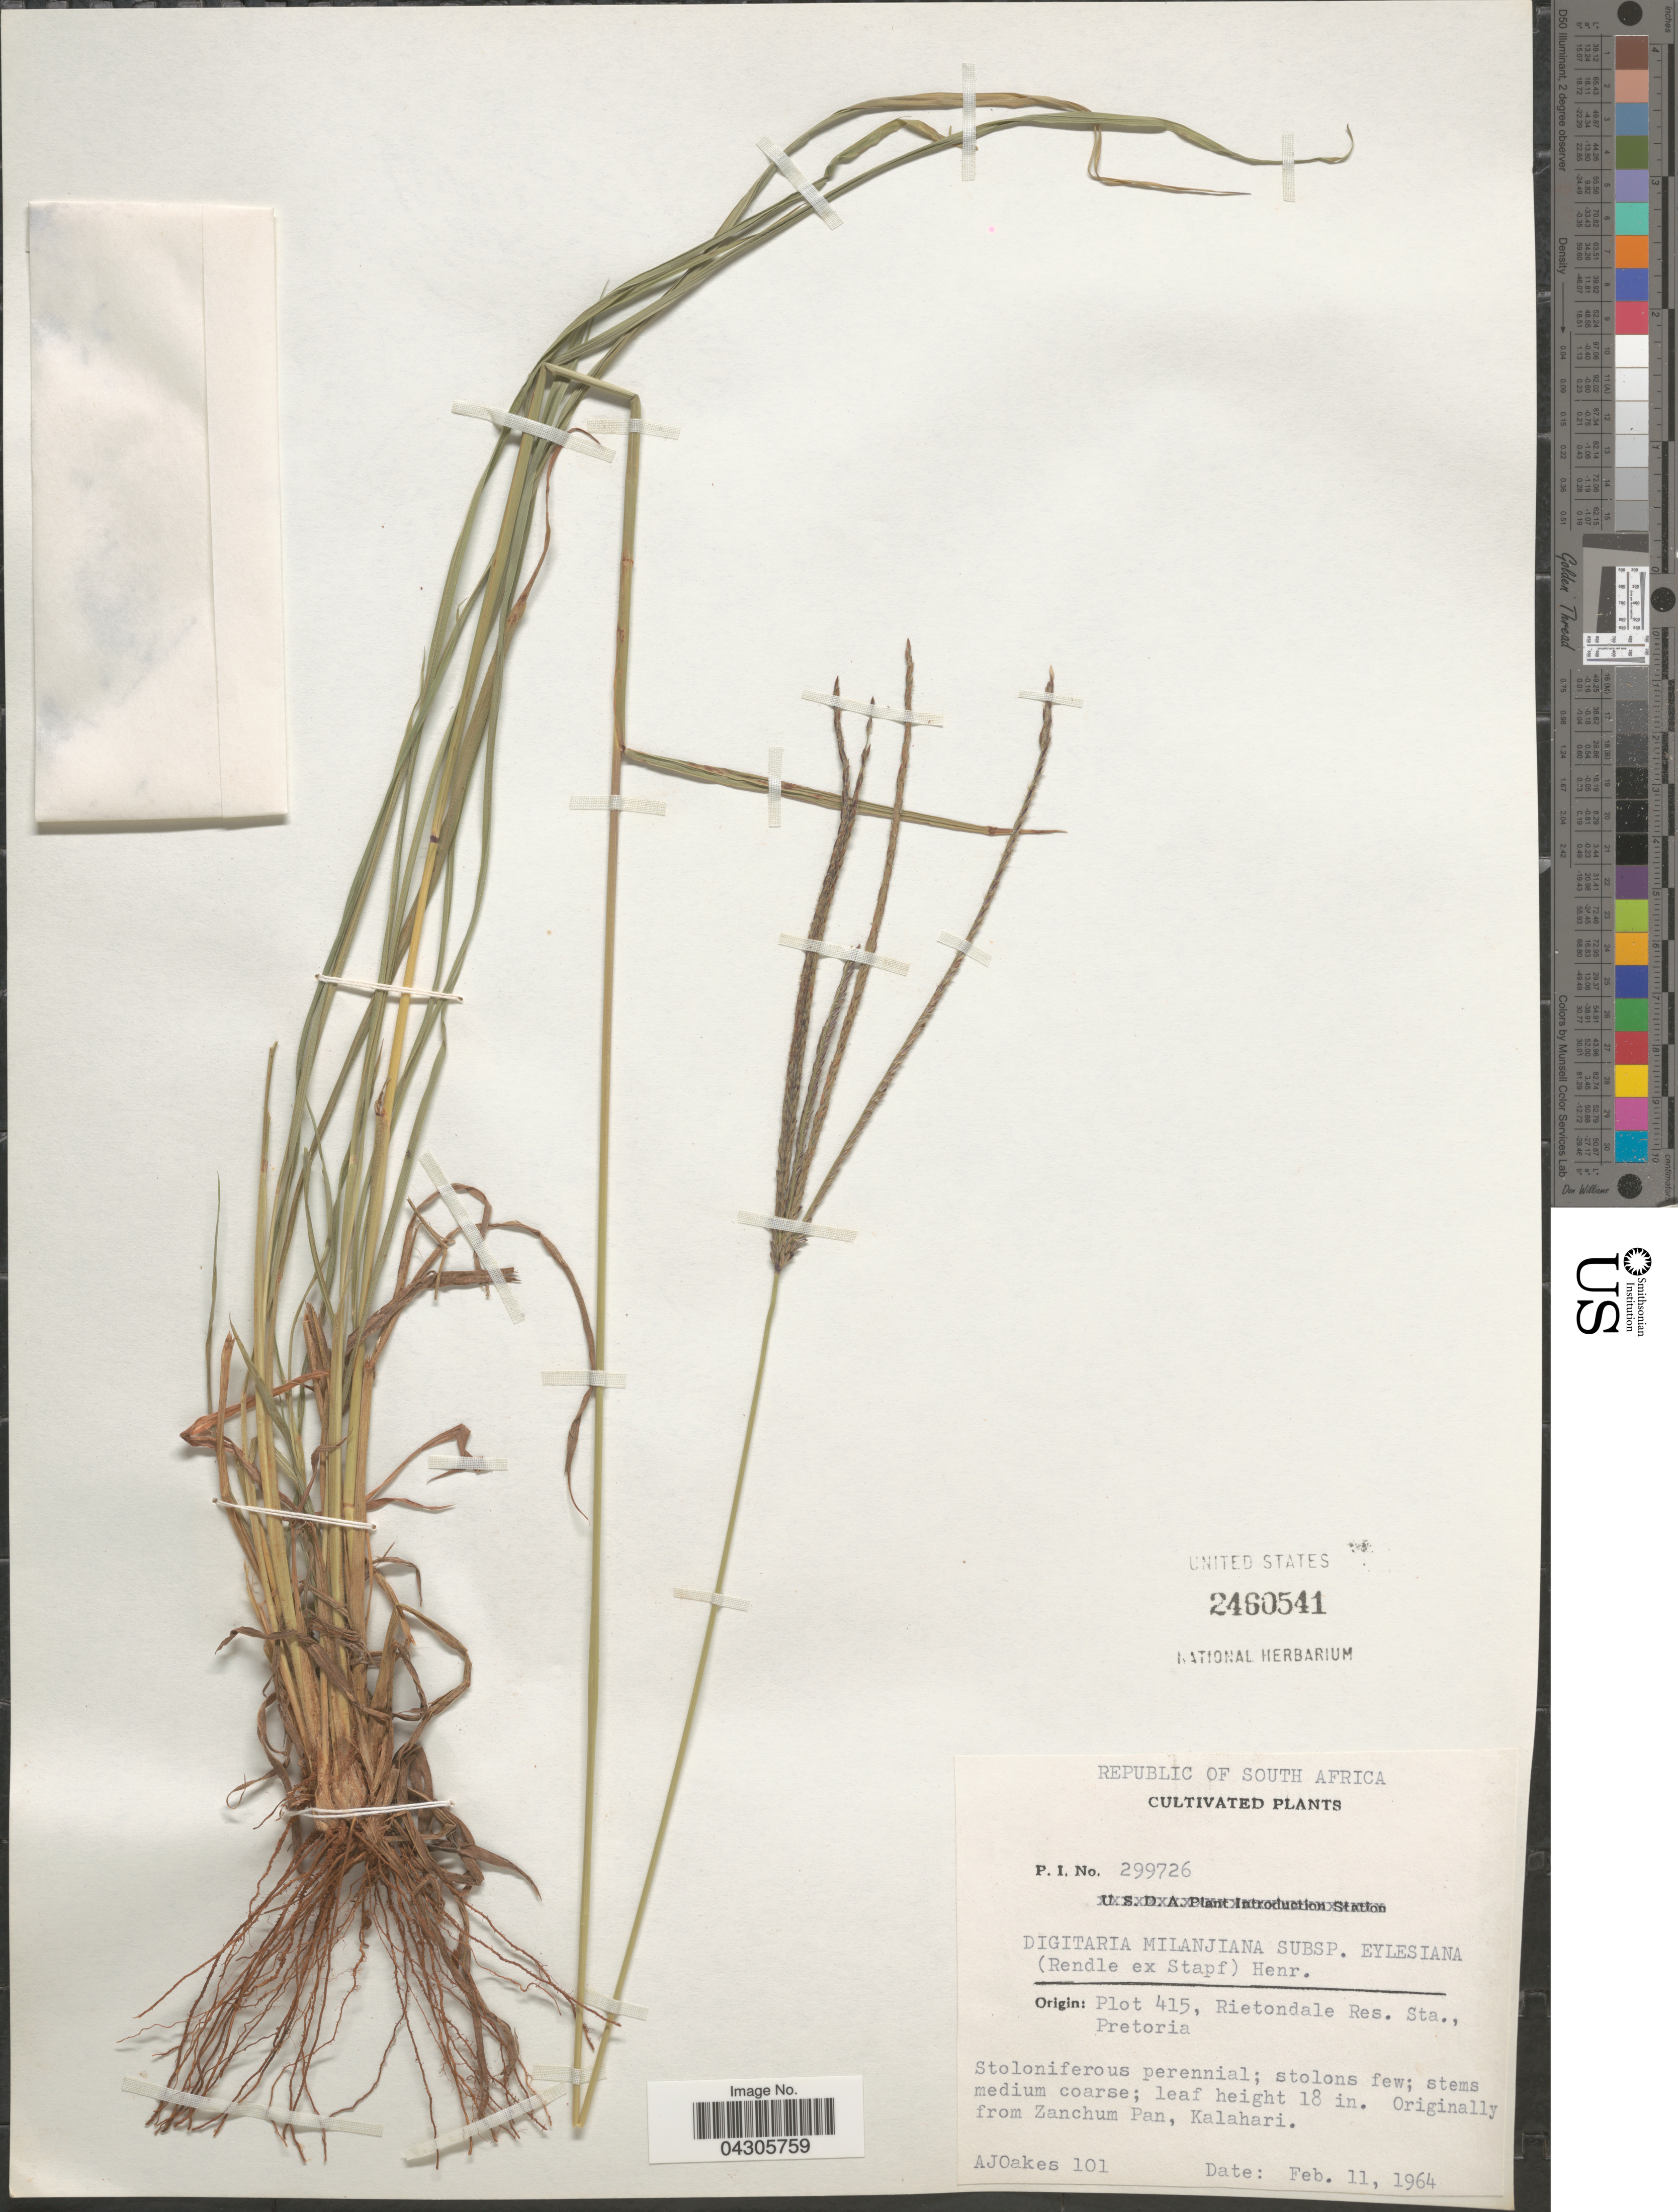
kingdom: Plantae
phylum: Tracheophyta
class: Liliopsida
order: Poales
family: Poaceae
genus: Digitaria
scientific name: Digitaria milanjiana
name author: (Rendle) Stapf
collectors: A. Oakes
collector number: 101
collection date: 1964-02-11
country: South Africa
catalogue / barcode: US 2460541